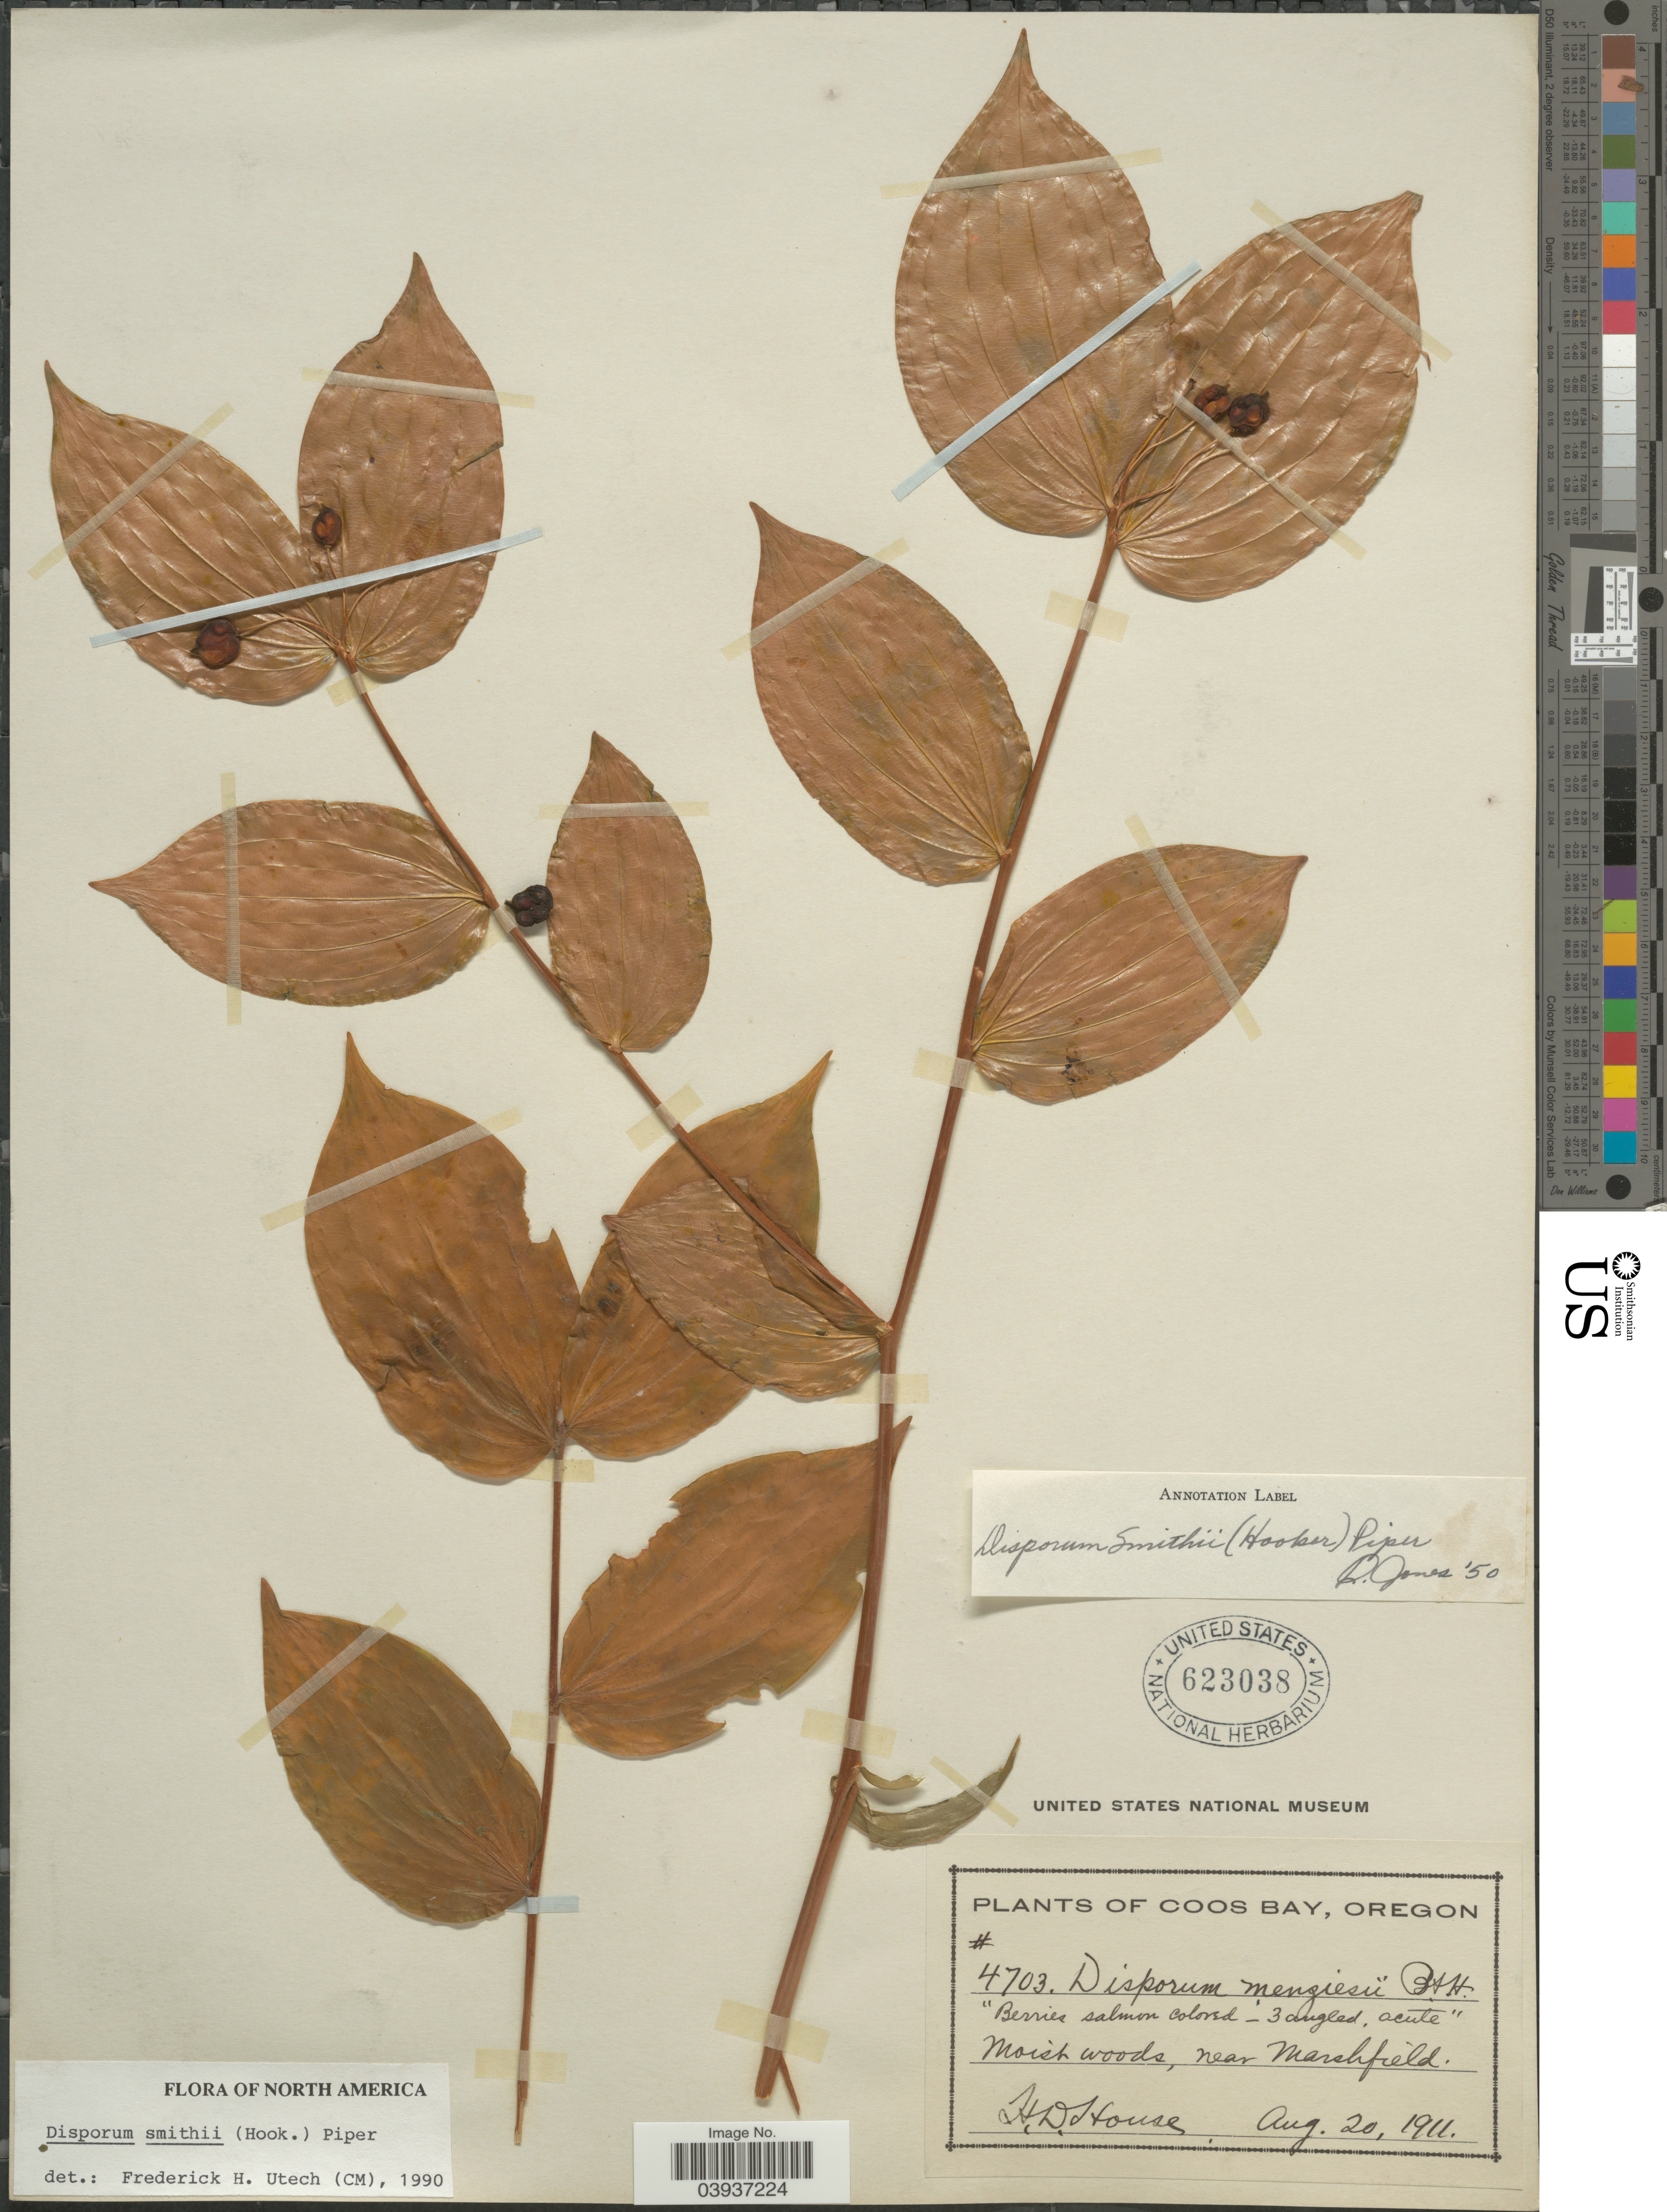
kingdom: Plantae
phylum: Tracheophyta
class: Liliopsida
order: Liliales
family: Colchicaceae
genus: Disporum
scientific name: Disporum smithii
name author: Piper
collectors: H. D. House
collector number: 4703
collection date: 1911-08-20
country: United States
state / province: Oregon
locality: Coos Bay. Near Marshfield.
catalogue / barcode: US 623038